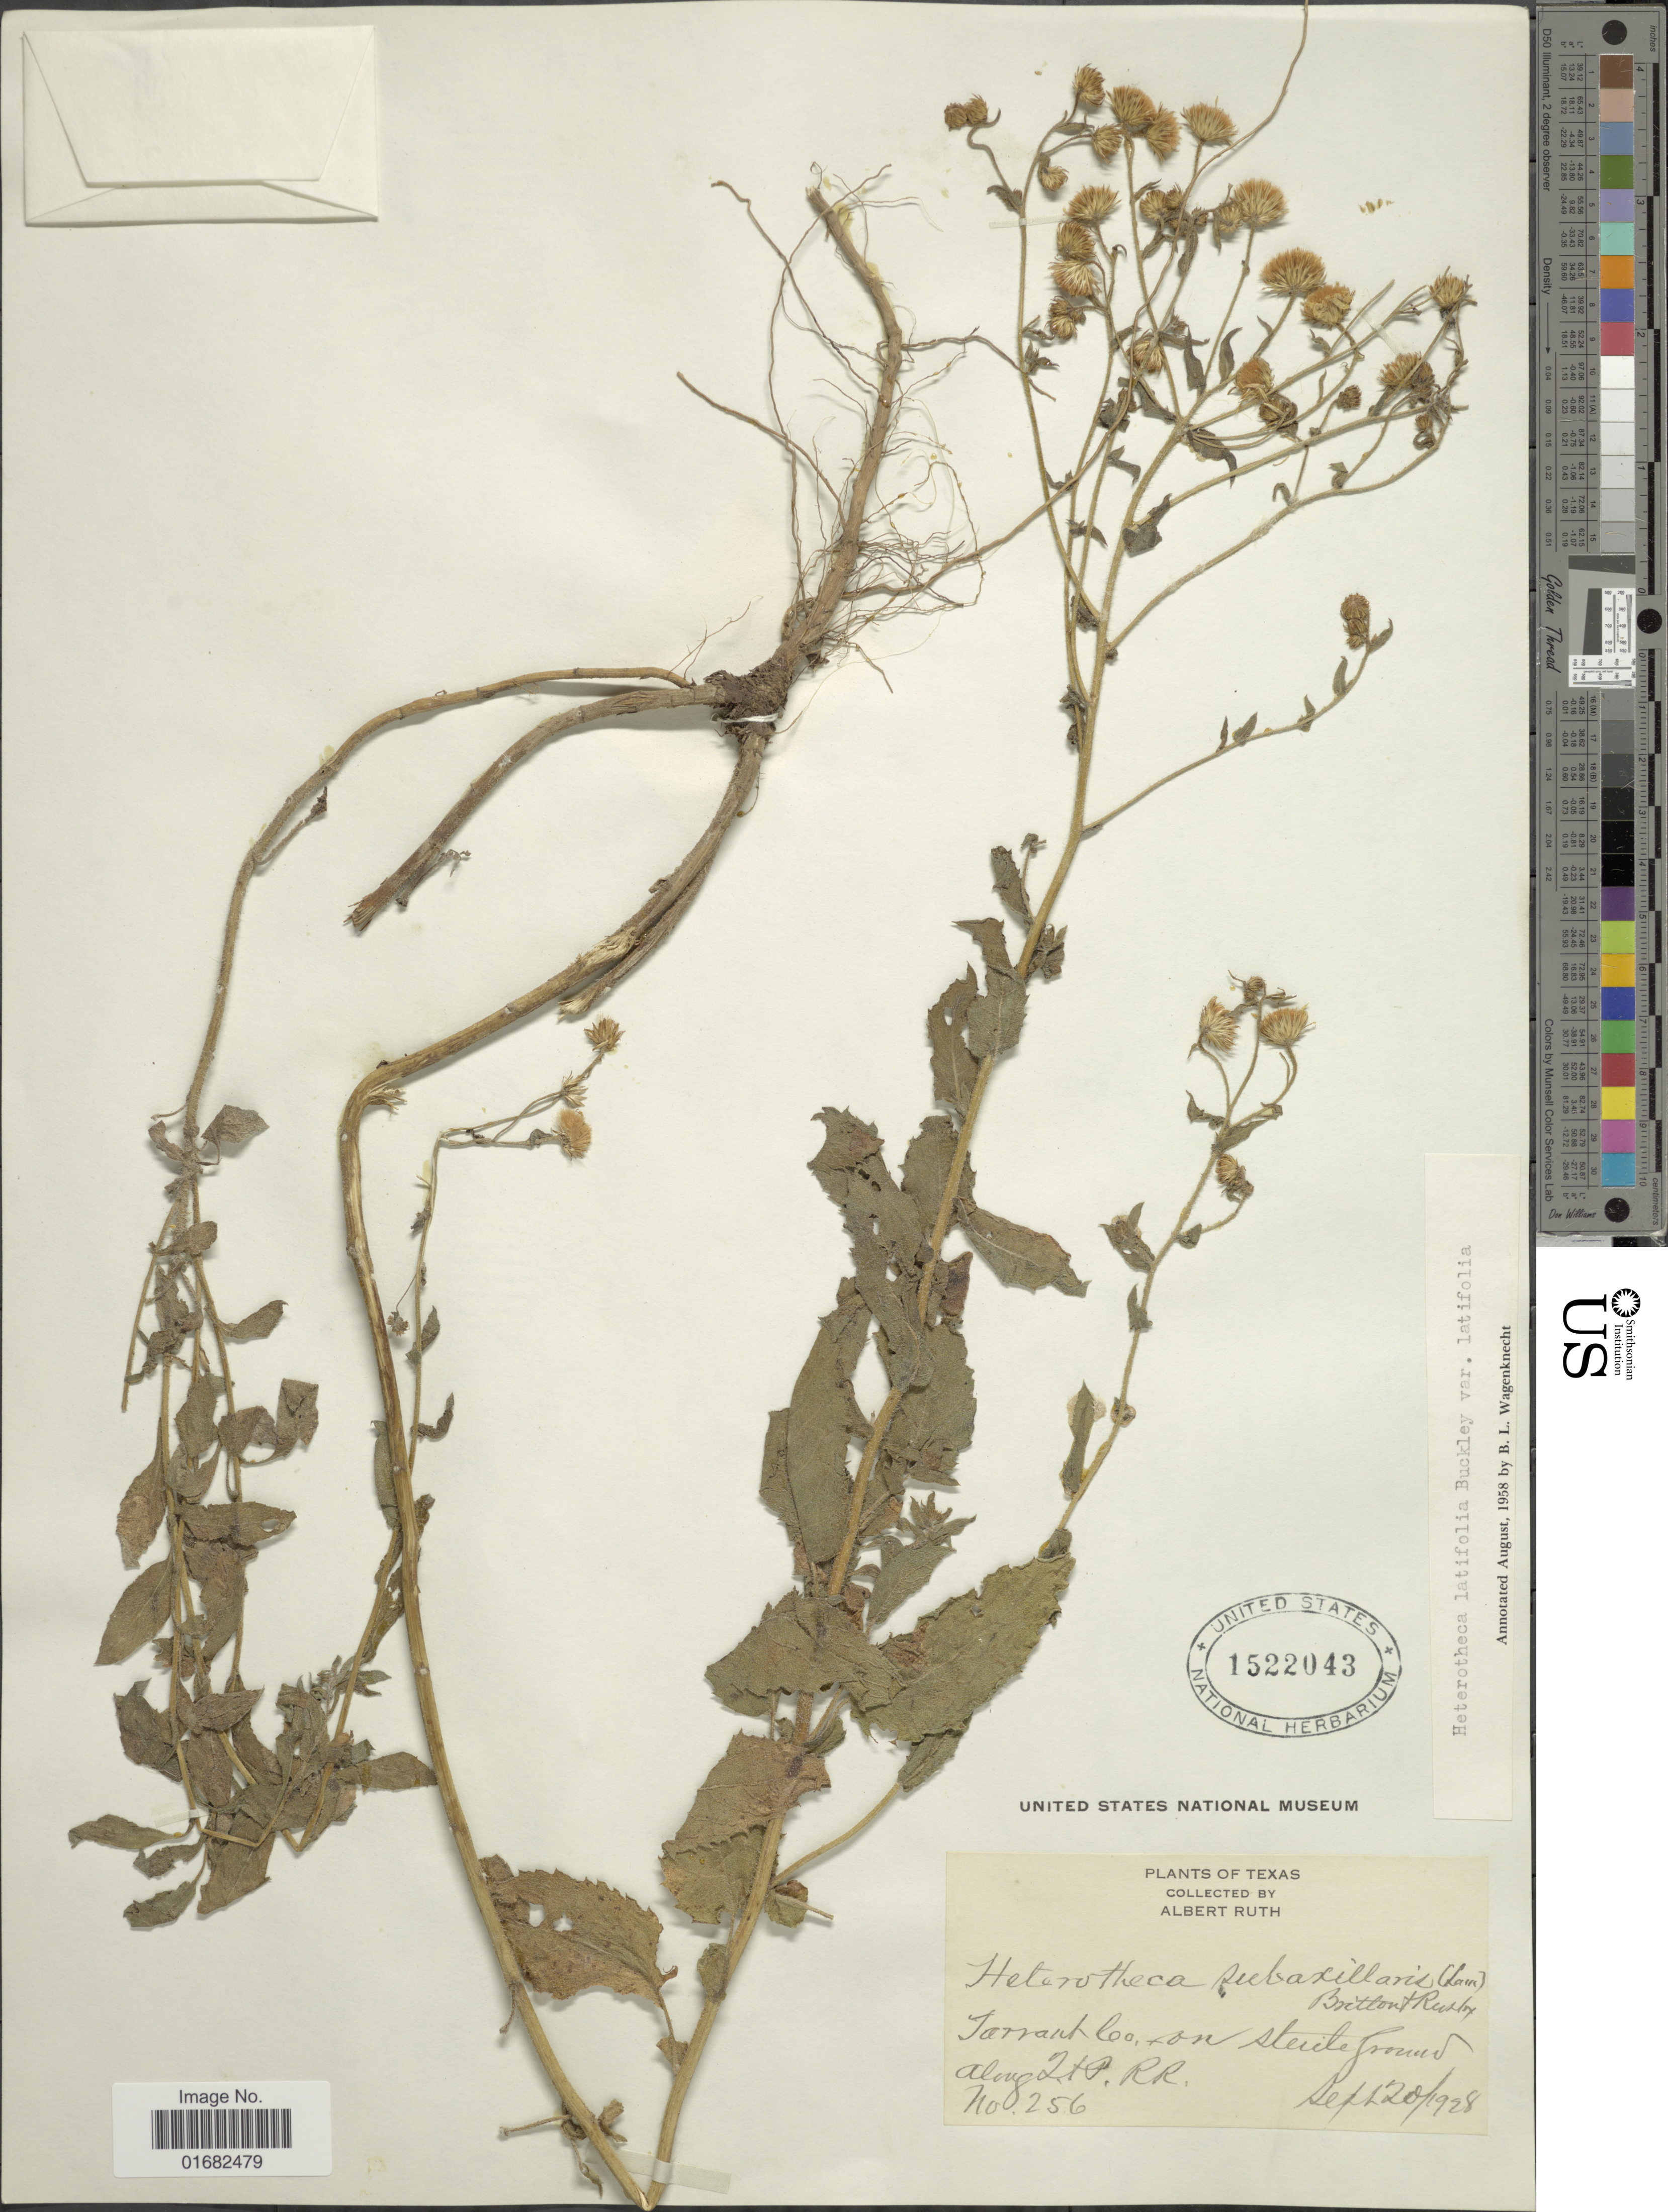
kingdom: Plantae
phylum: Tracheophyta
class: Magnoliopsida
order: Asterales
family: Asteraceae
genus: Heterotheca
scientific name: Heterotheca latifolia var. latifolia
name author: Buckley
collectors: A. Ruth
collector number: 256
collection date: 1928-09-20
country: United States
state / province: Texas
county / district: Tarrant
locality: Tarrant Co., on sterile ground along T.+P. RR. [Texas + Pacific railroad]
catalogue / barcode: US 1522043